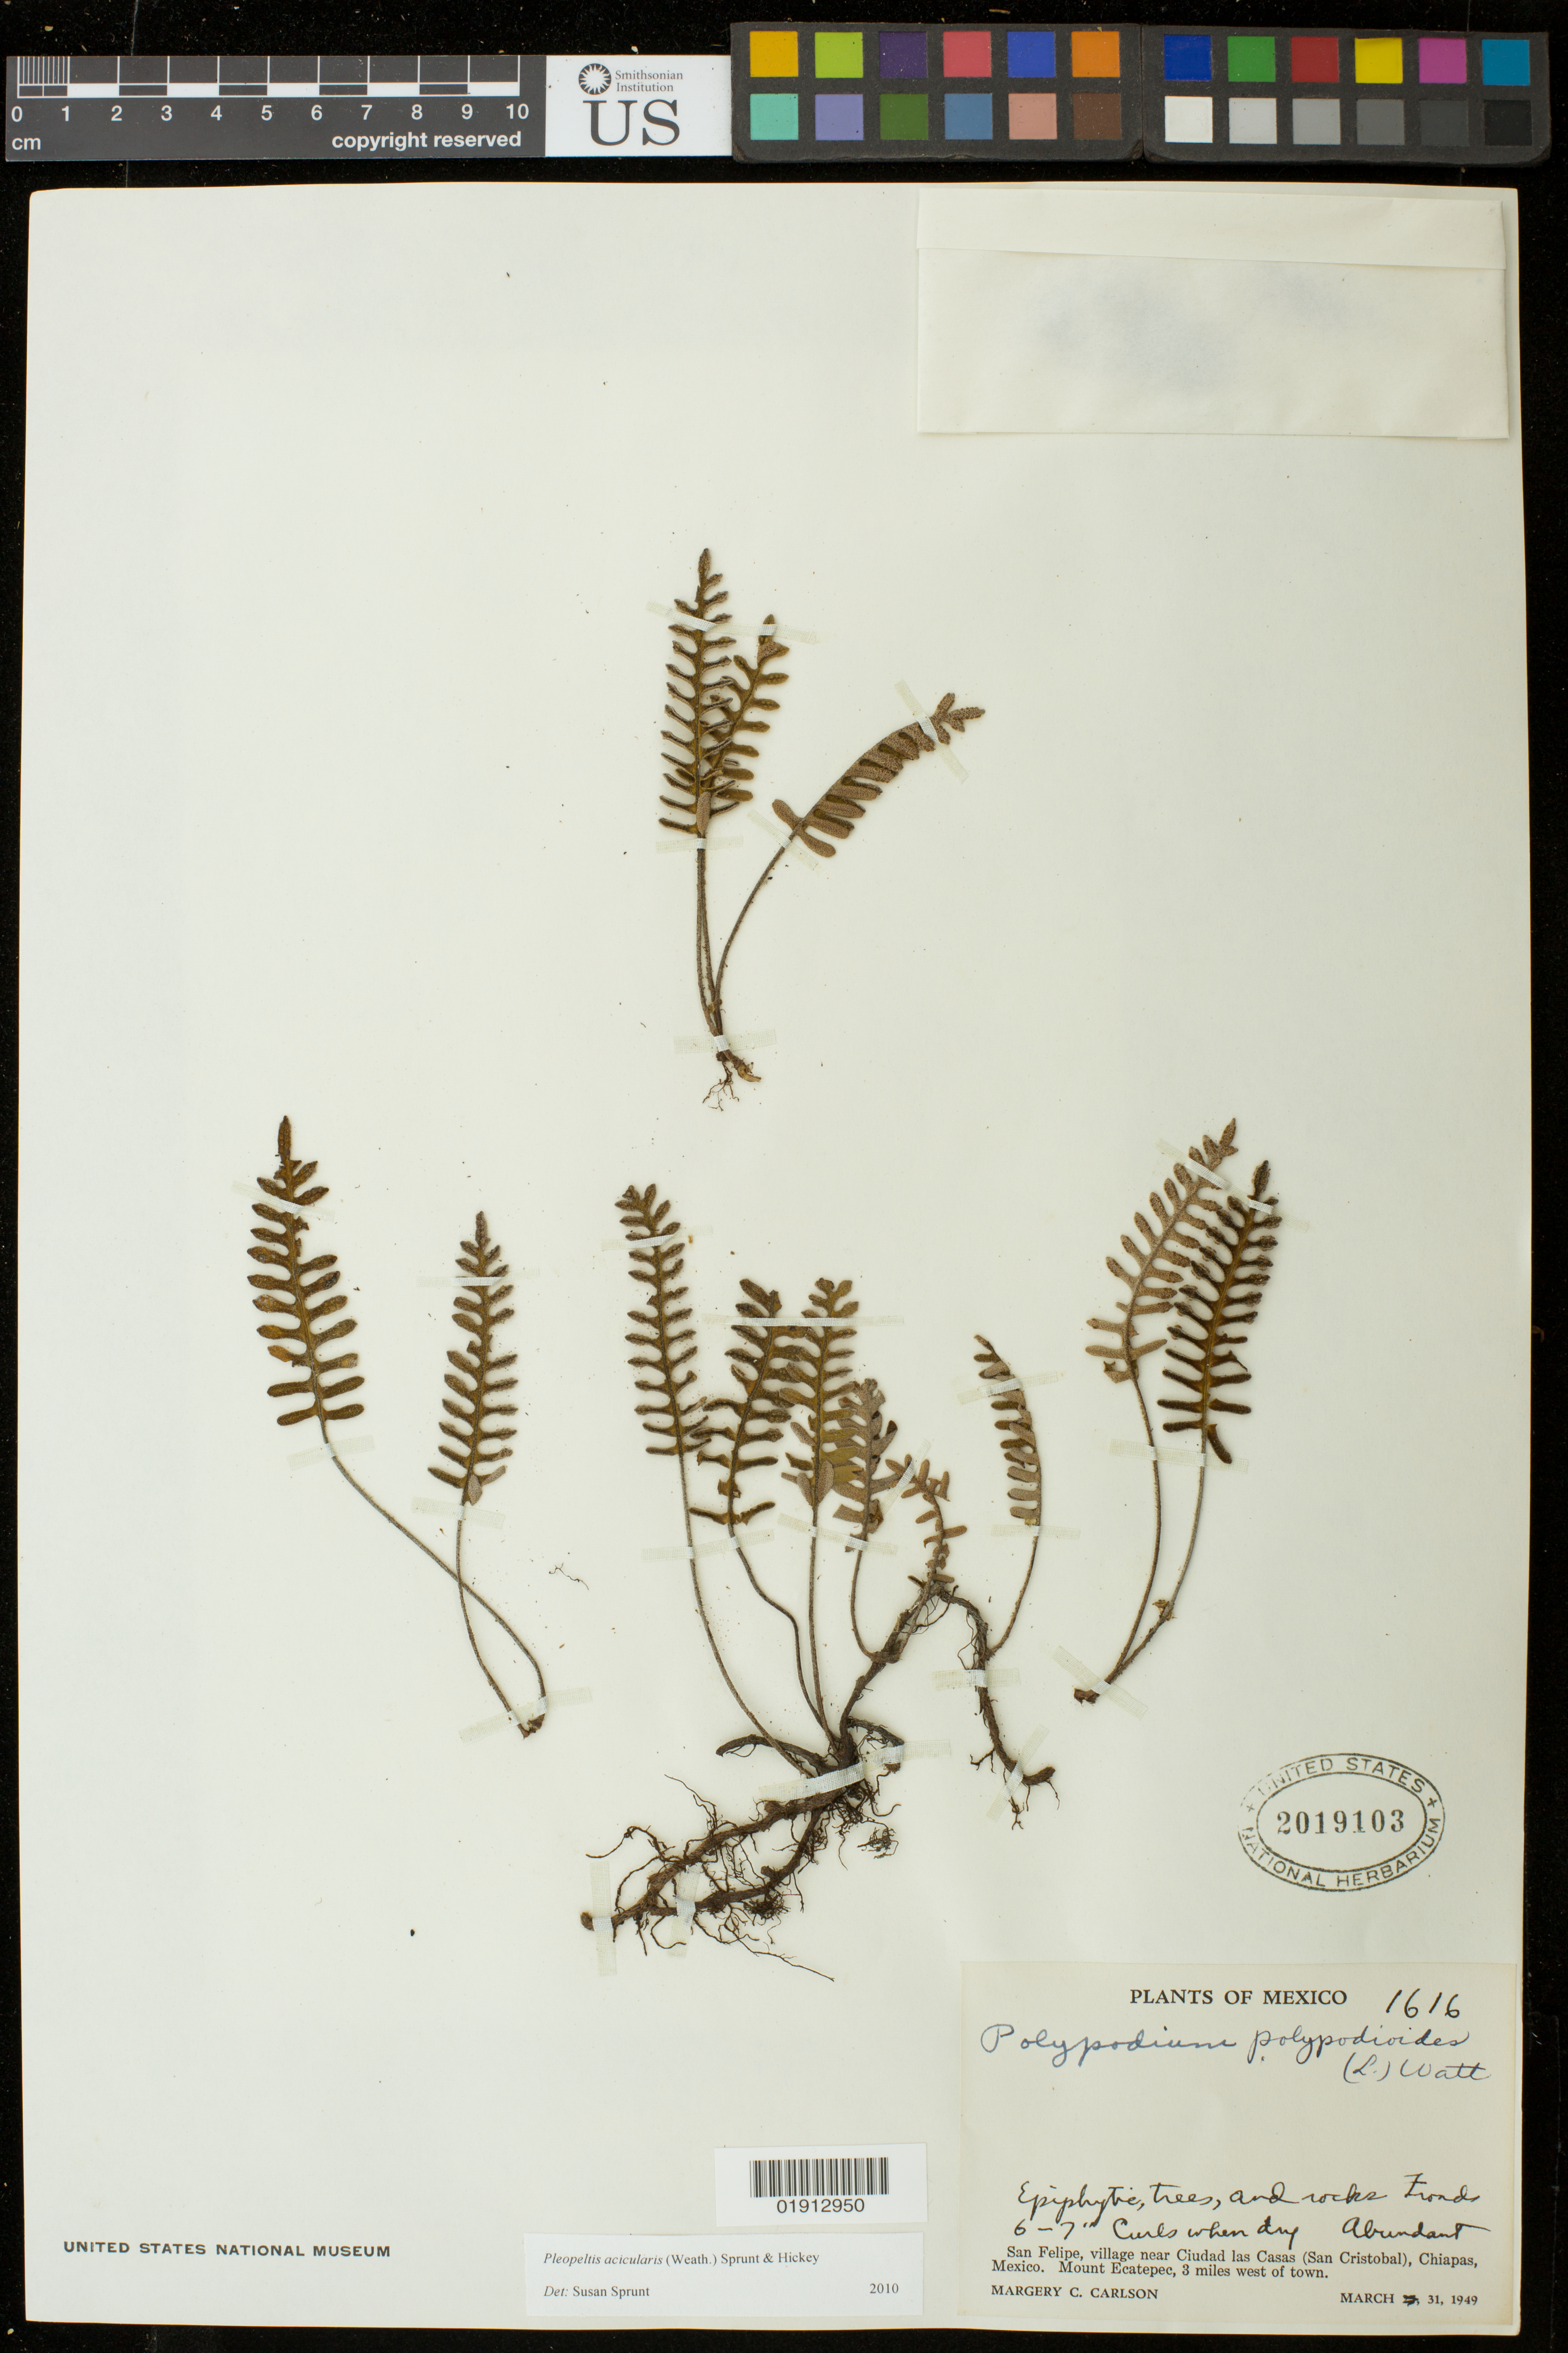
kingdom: Plantae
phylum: Tracheophyta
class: Polypodiopsida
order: Polypodiales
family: Polypodiaceae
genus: Pleopeltis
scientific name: Pleopeltis acicularis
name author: (Weath.) A.R. Sm. & Krömer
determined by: Sprunt, S. V.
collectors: M. C. Carlson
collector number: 1616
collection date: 1949-03-31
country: Mexico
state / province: Chiapas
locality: San Felipe, village near Ciudad Las Casas (San Cristobal), on Mount Ectapec, 3 miles west of town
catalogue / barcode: US 2019103